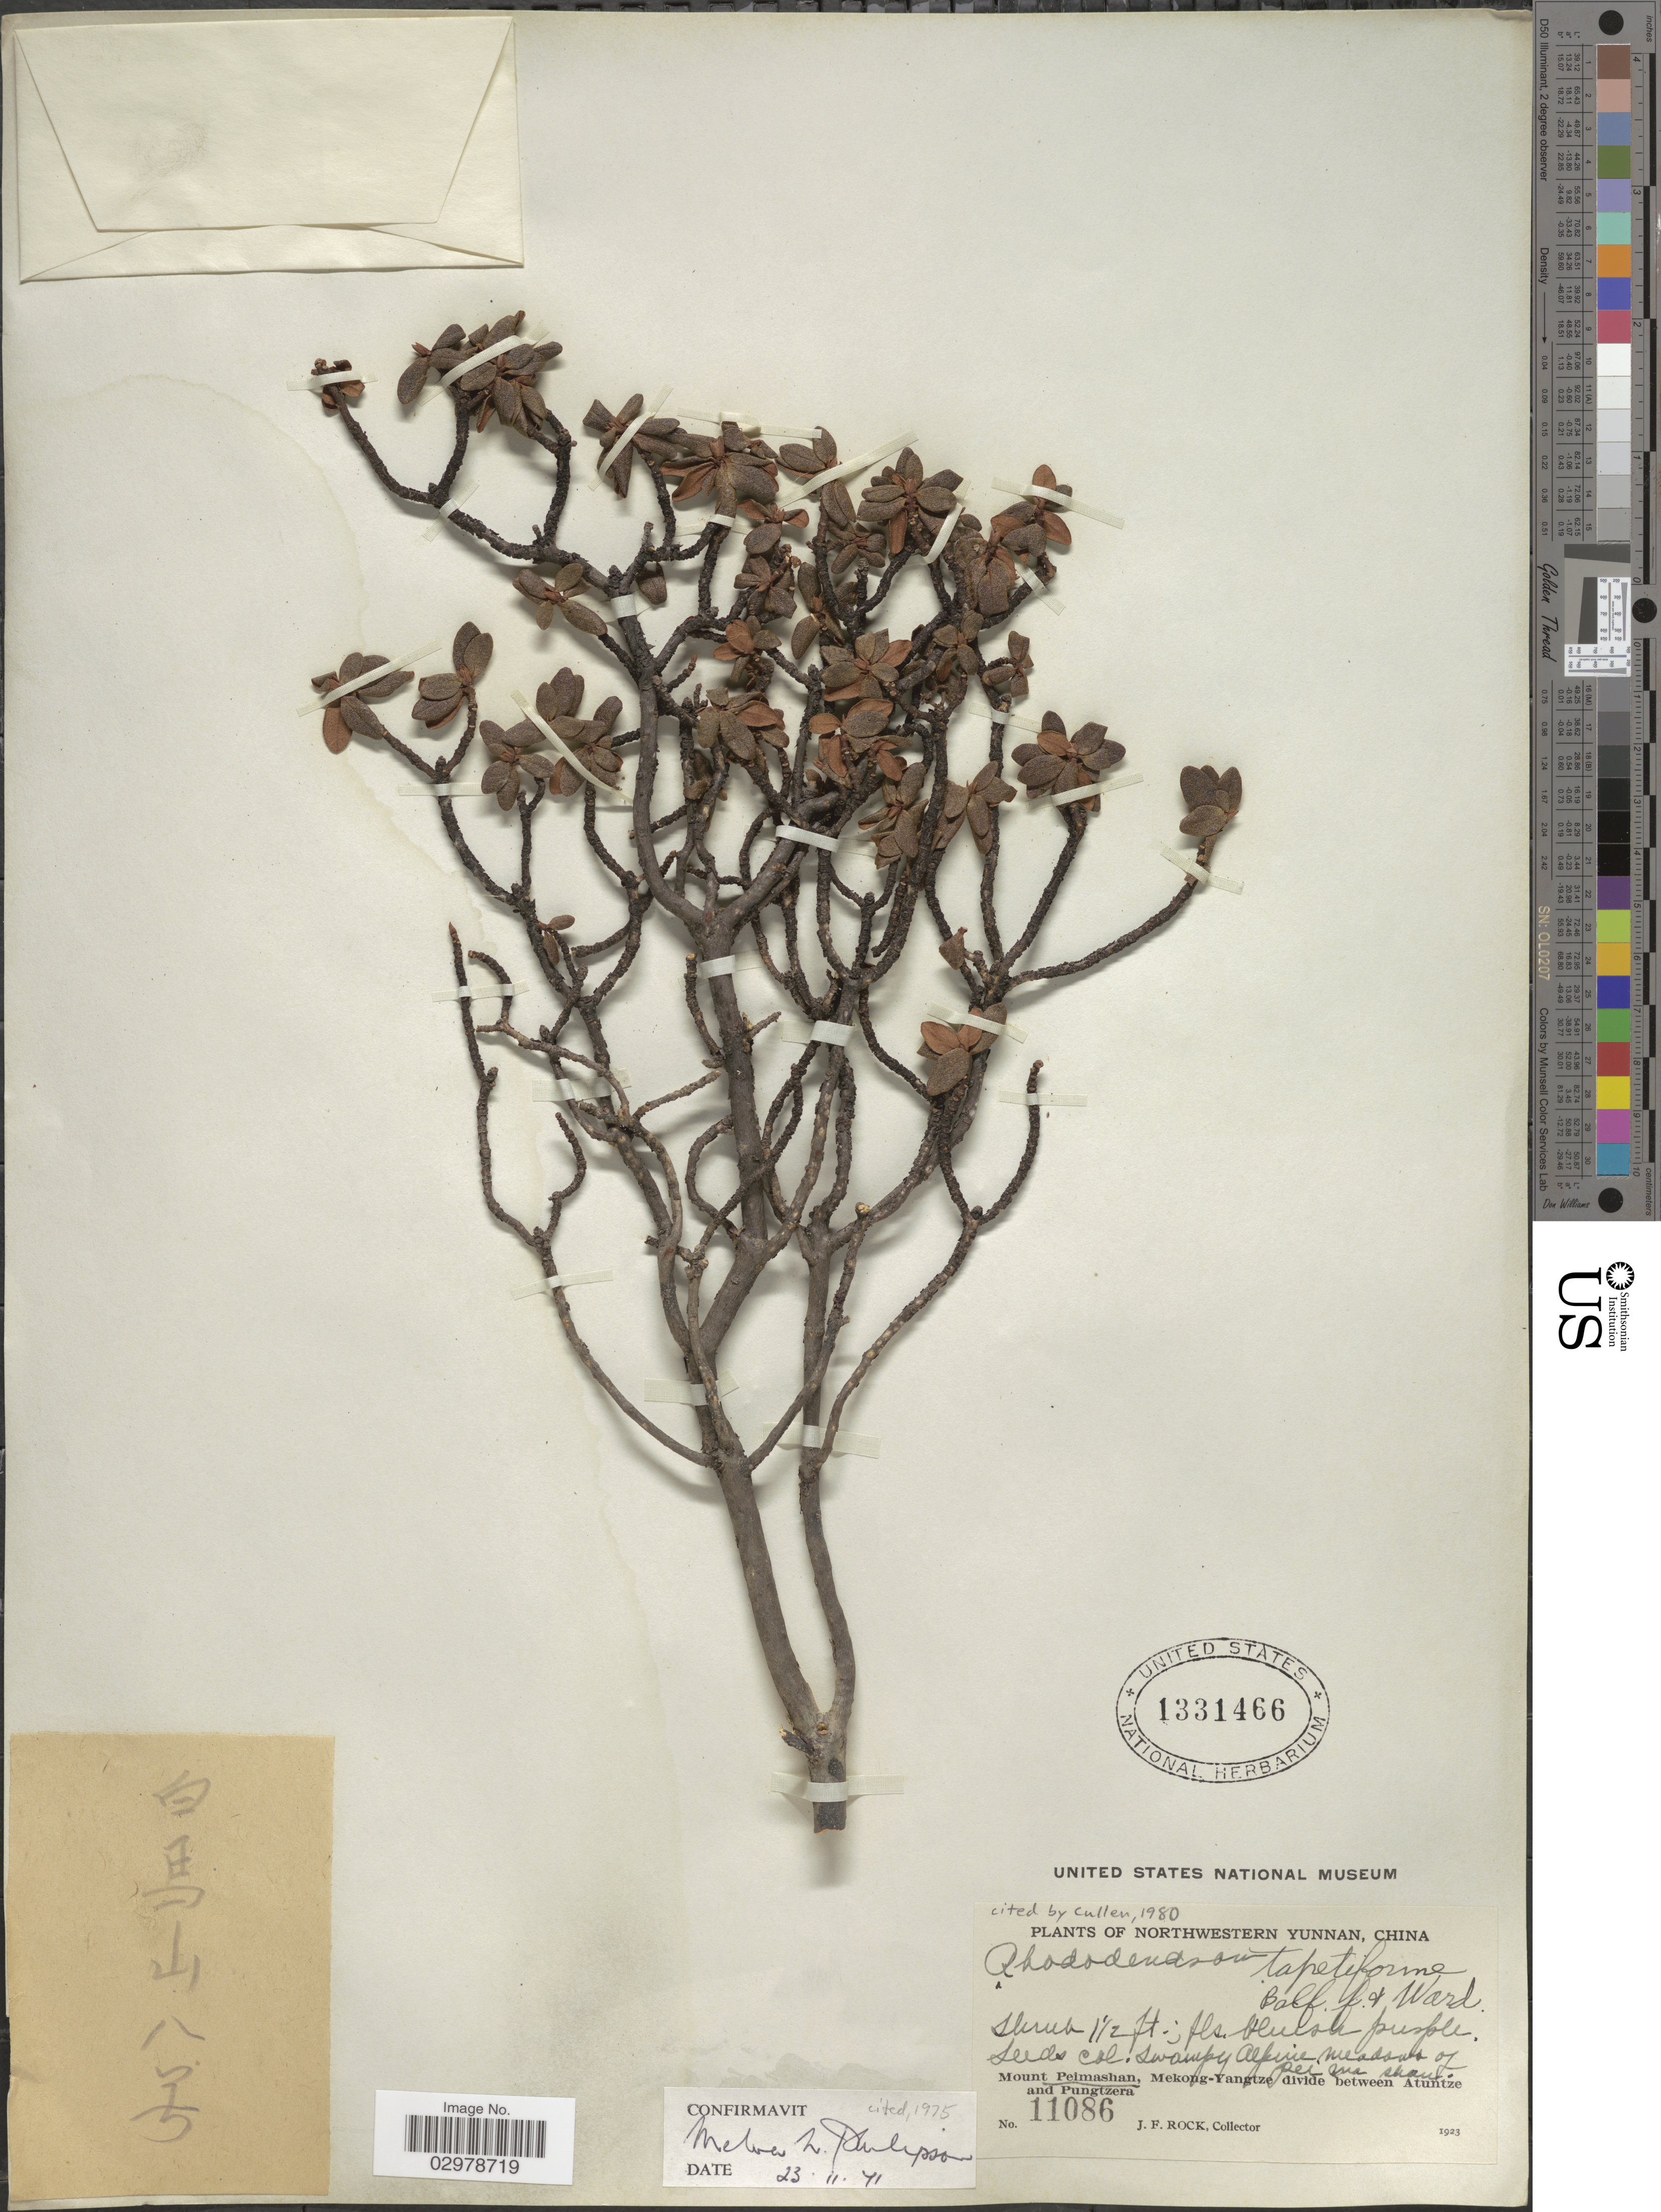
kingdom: Plantae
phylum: Tracheophyta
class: Magnoliopsida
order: Ericales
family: Ericaceae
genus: Rhododendron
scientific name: Rhododendron tapetiforme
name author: Balf. f. & Kingdon-Ward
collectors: J. Rock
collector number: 11086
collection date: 1923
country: China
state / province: Yunnan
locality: Northwestern Yunnan. Alpine meadows of Pei ma shan. Mount Peimashan, Mekong-Yangtze divide between Atuntze and Pungtzera.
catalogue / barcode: US 1331466